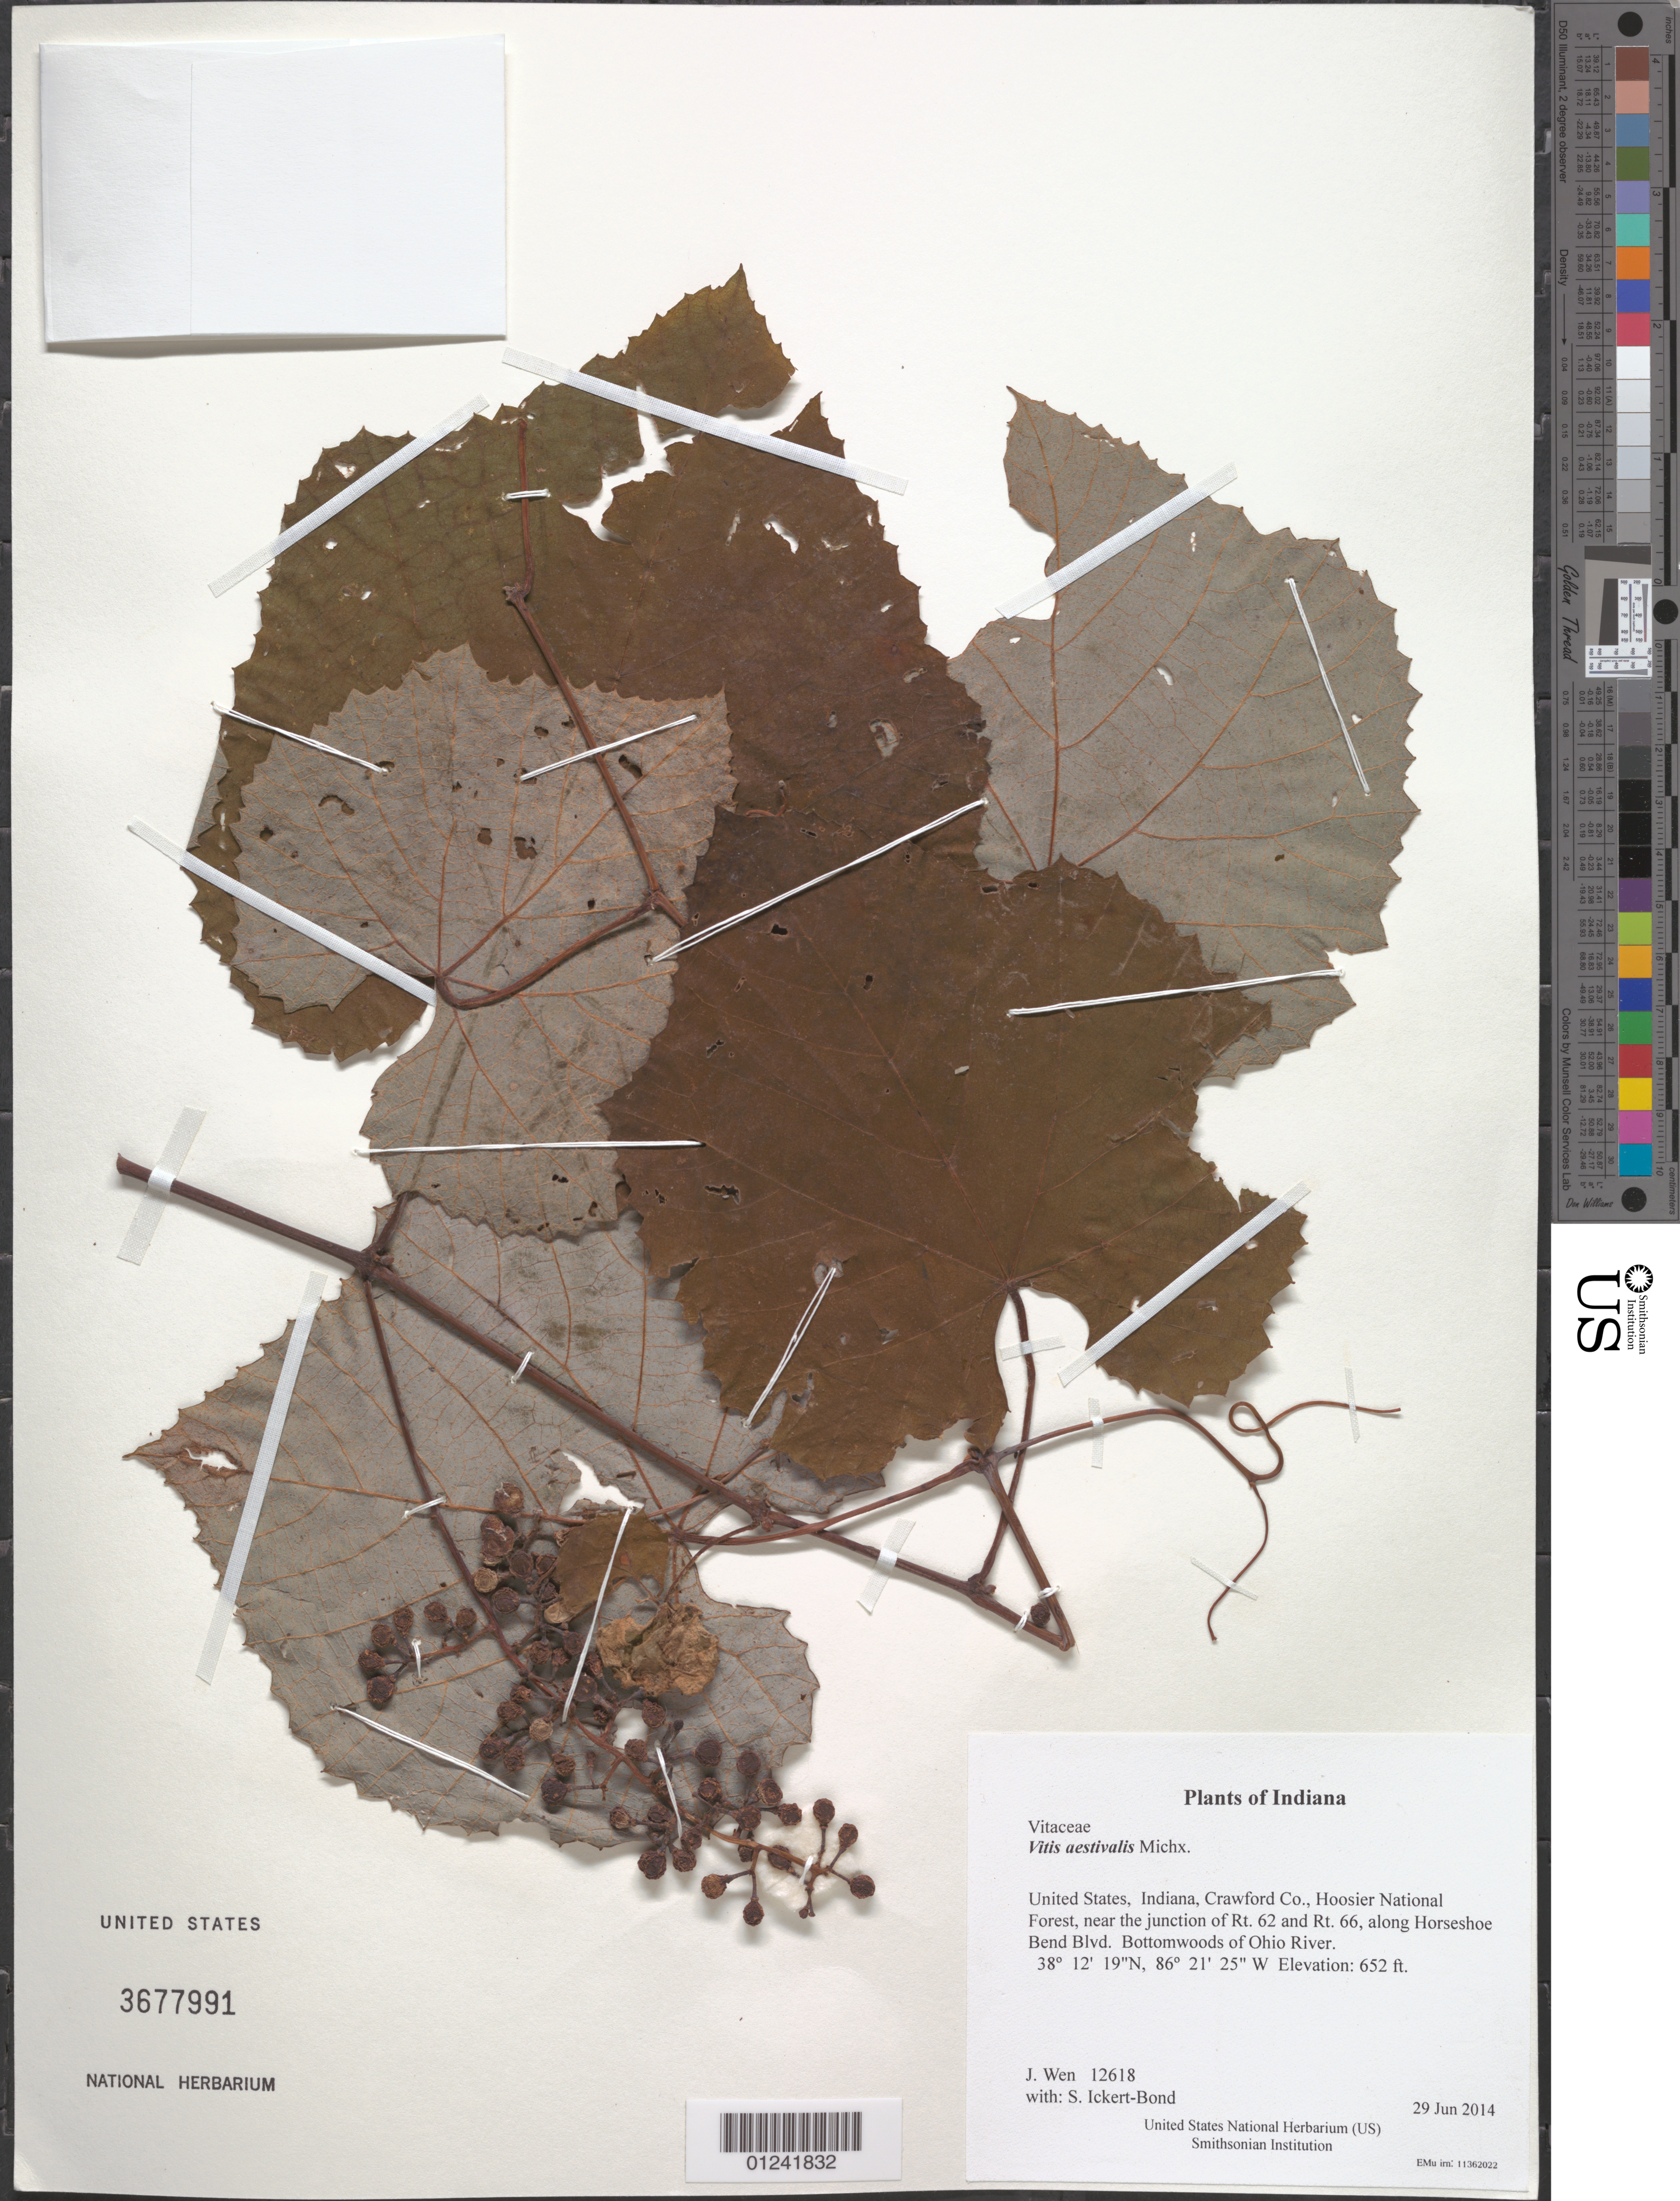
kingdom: Plantae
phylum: Tracheophyta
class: Magnoliopsida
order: Vitales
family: Vitaceae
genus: Vitis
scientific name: Vitis aestivalis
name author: Michx.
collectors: J. Wen & S. Ickert-Bond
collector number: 12618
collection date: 2014-06-29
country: United States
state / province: Indiana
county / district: Crawford Co.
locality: Hoosier National Forest, near the junction of Rt. 62 and Rt. 66, along Horseshoe Bend Blvd. Bottomwoods of Ohio River.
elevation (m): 199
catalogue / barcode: US 3677991